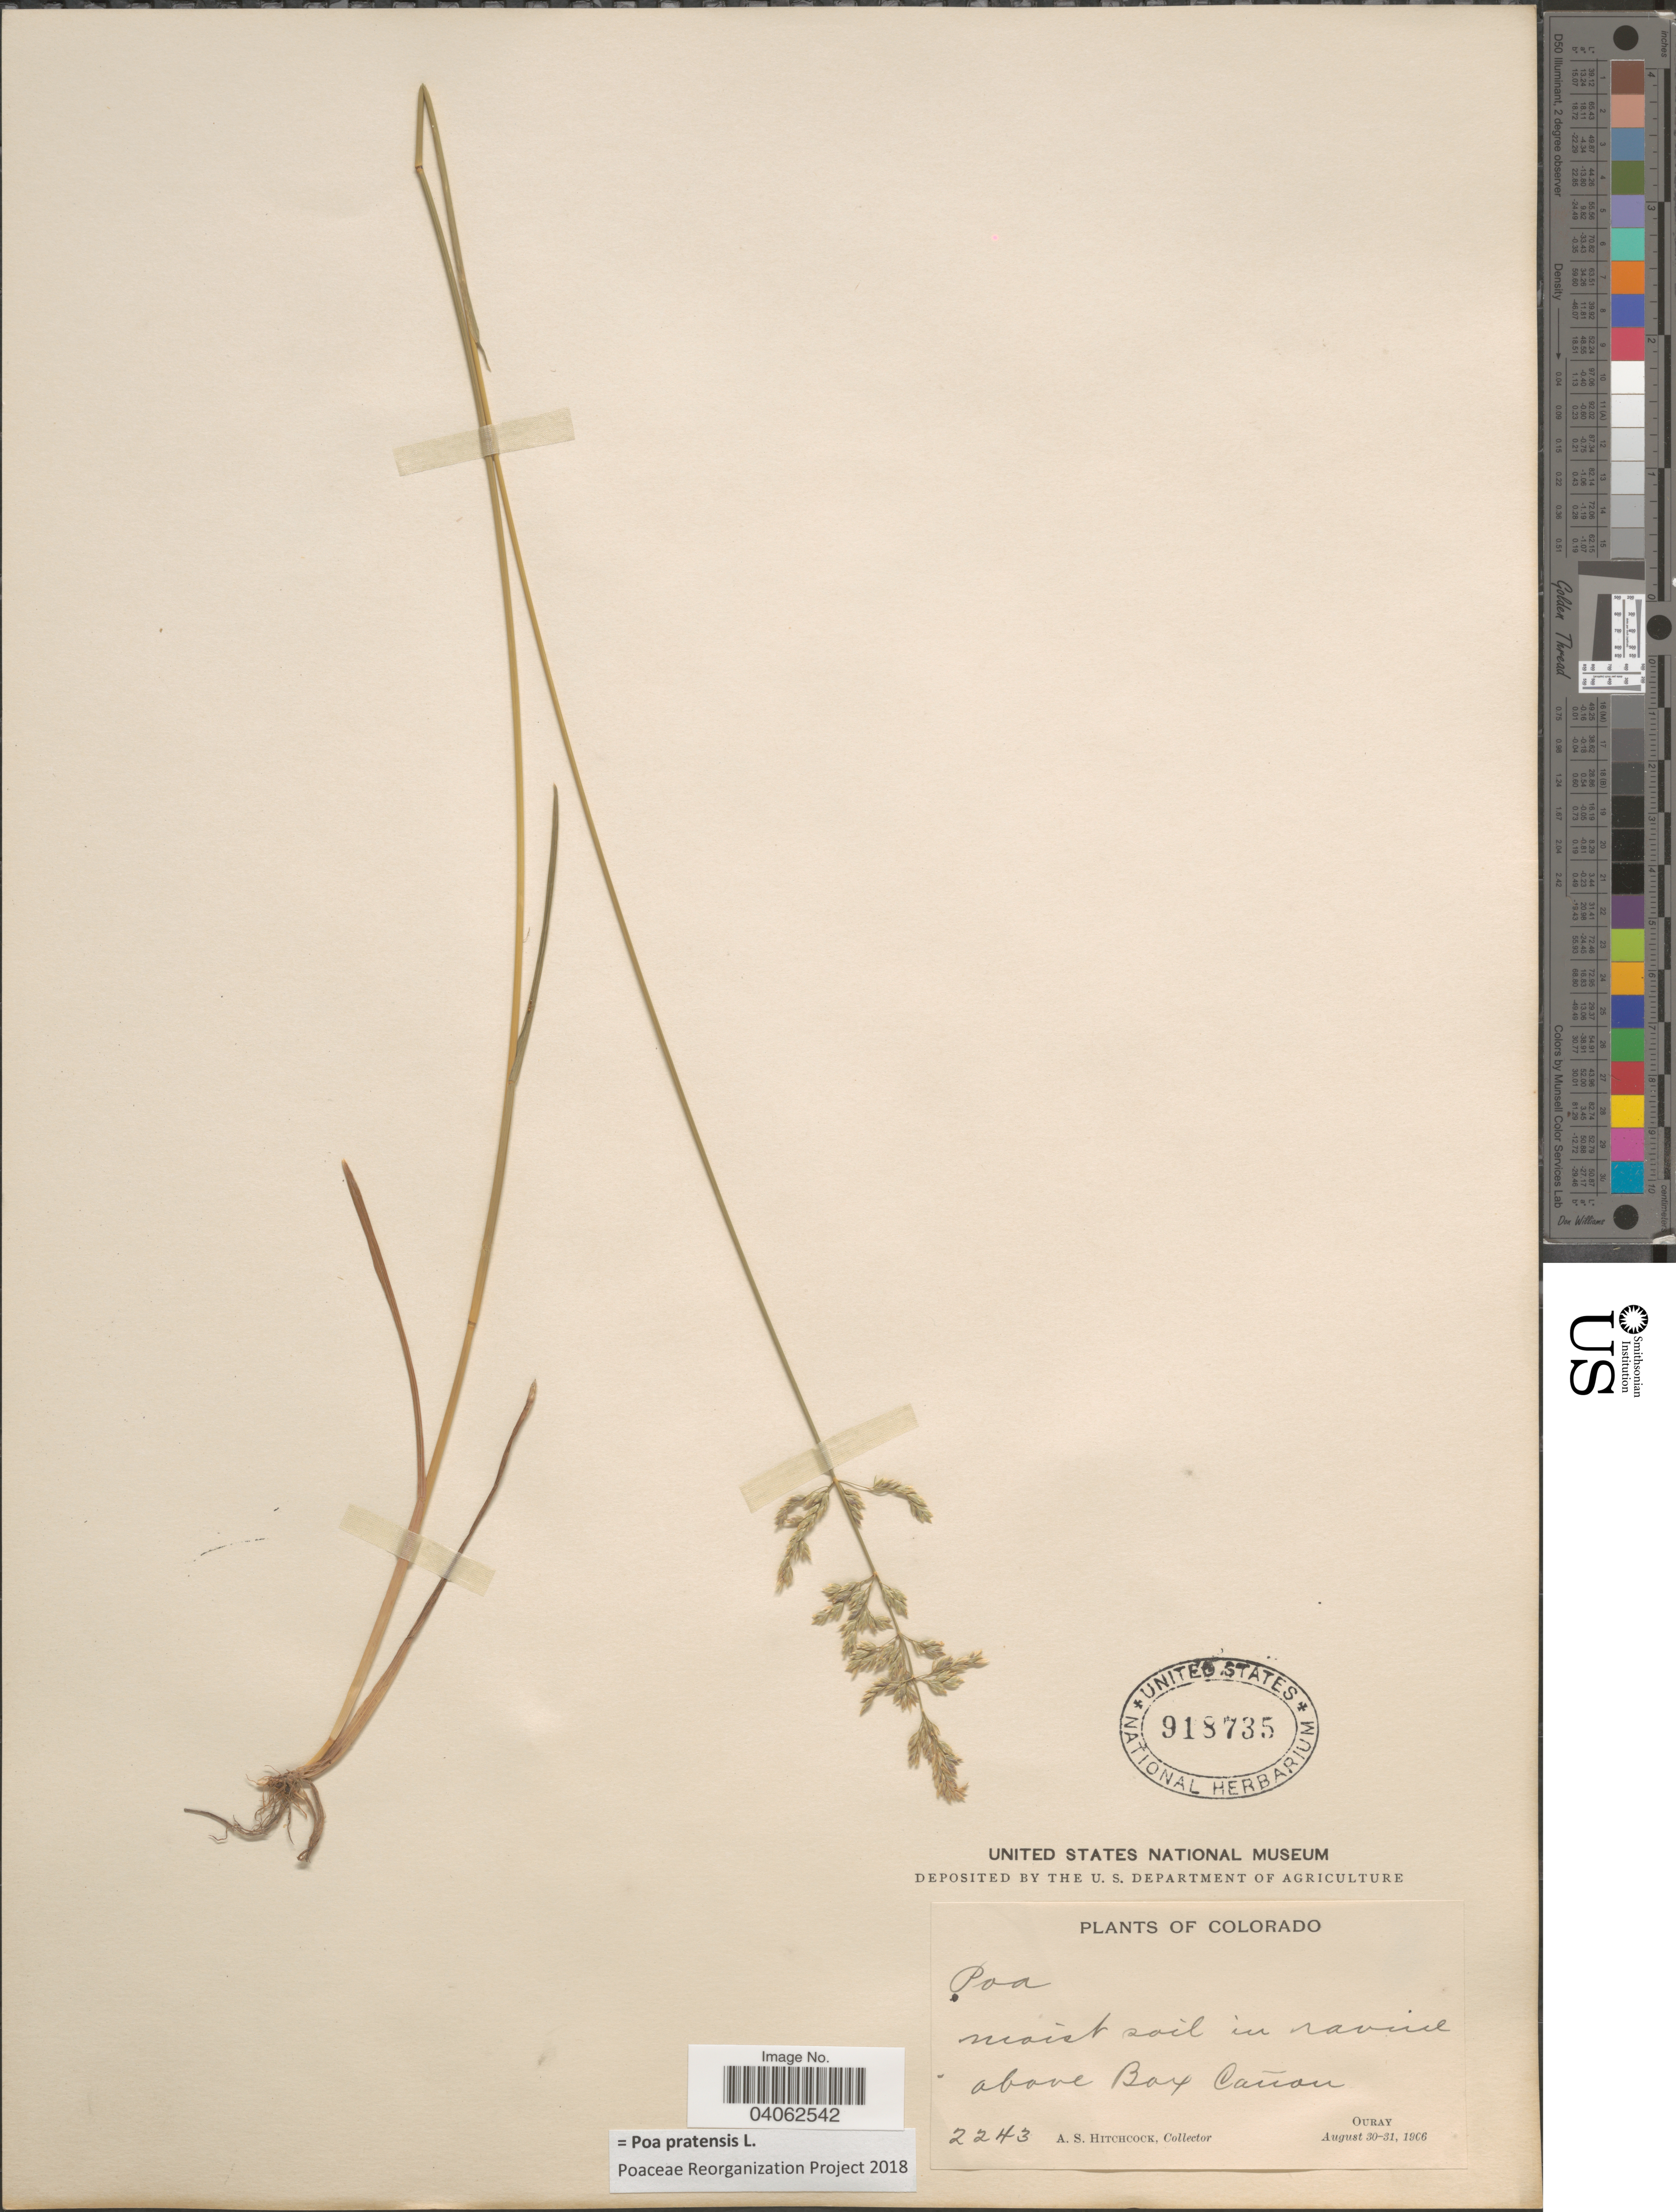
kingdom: Plantae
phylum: Tracheophyta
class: Liliopsida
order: Poales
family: Poaceae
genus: Poa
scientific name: Poa pratensis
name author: L.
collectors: A. S. Hitchcock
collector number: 2243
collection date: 1906-08-30/1906-08-31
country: United States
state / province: Colorado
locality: Moist soil in ravine above Box Cañon. Ouray.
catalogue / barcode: US 918735